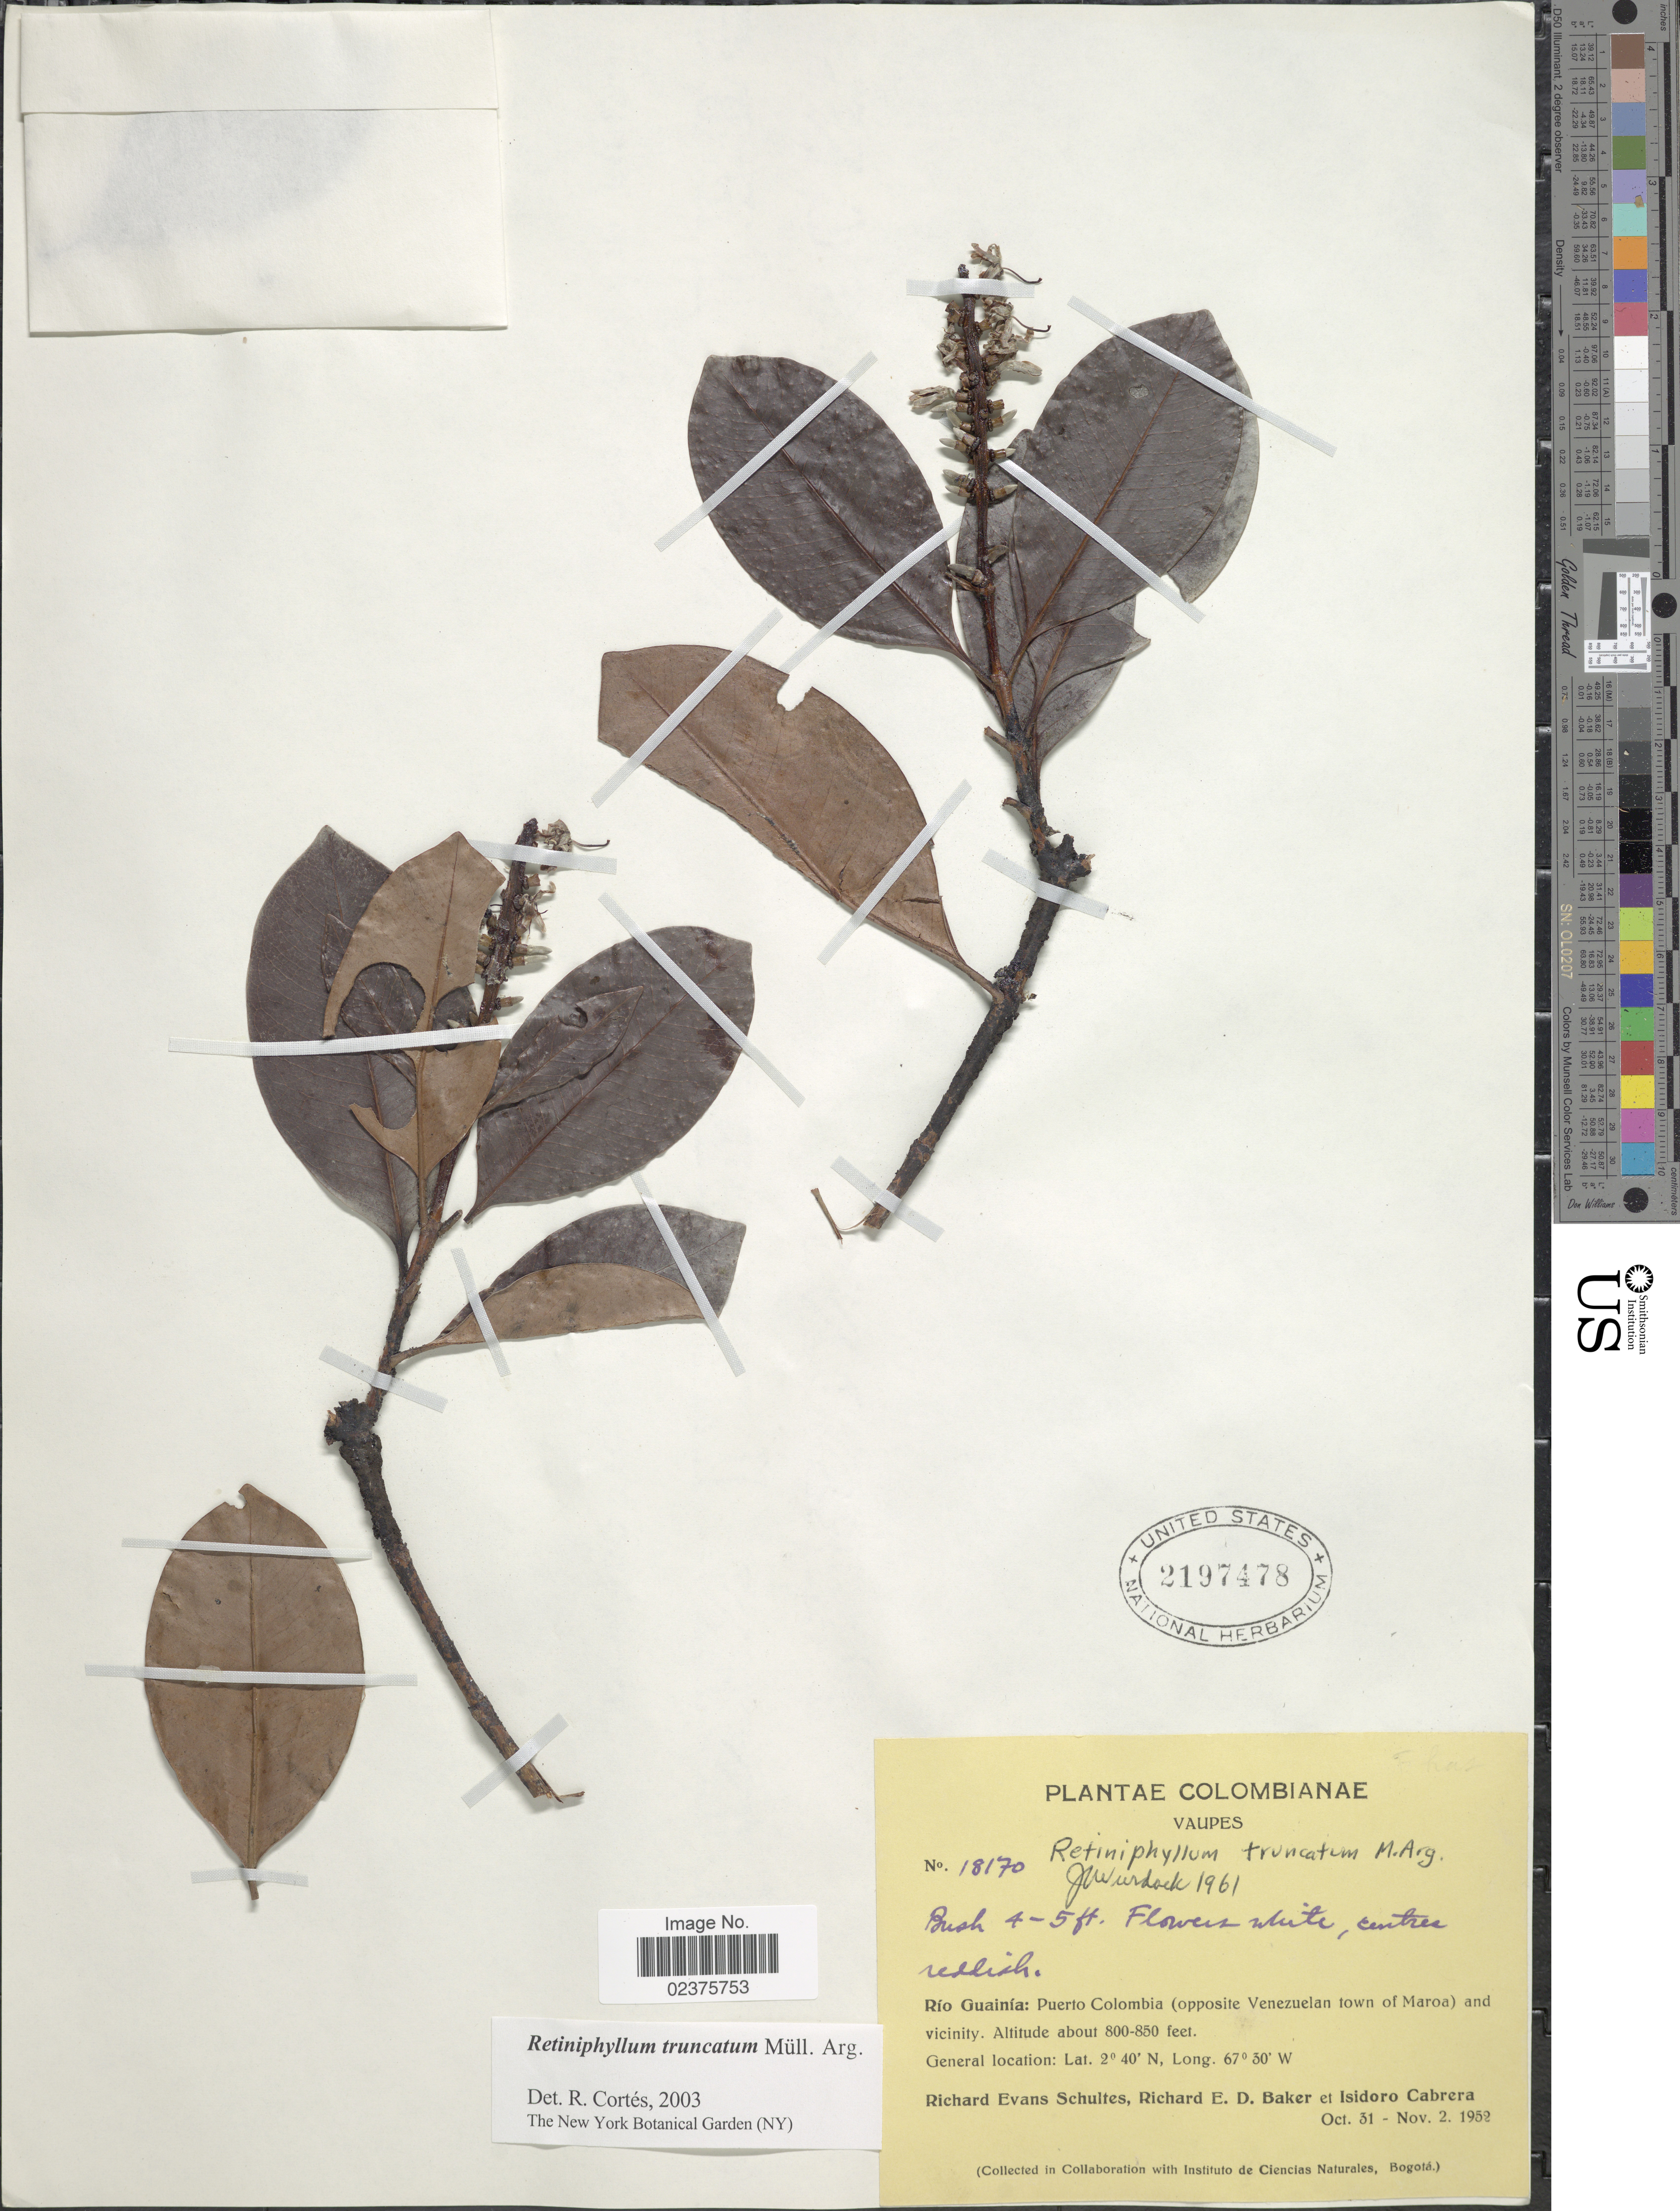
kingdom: Plantae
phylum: Tracheophyta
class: Magnoliopsida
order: Gentianales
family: Rubiaceae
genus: Retiniphyllum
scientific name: Retiniphyllum truncatum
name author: Müll. Arg.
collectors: R. E. Schultes, R. E. D. Baker & I. Cabrera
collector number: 18170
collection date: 1952-10-31/1952-11-02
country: Colombia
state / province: Vaupés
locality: Rio Giainia: Puerto Colombia (opposite Venezuelan town of Maroa) and vicinity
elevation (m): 244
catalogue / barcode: US 2197478